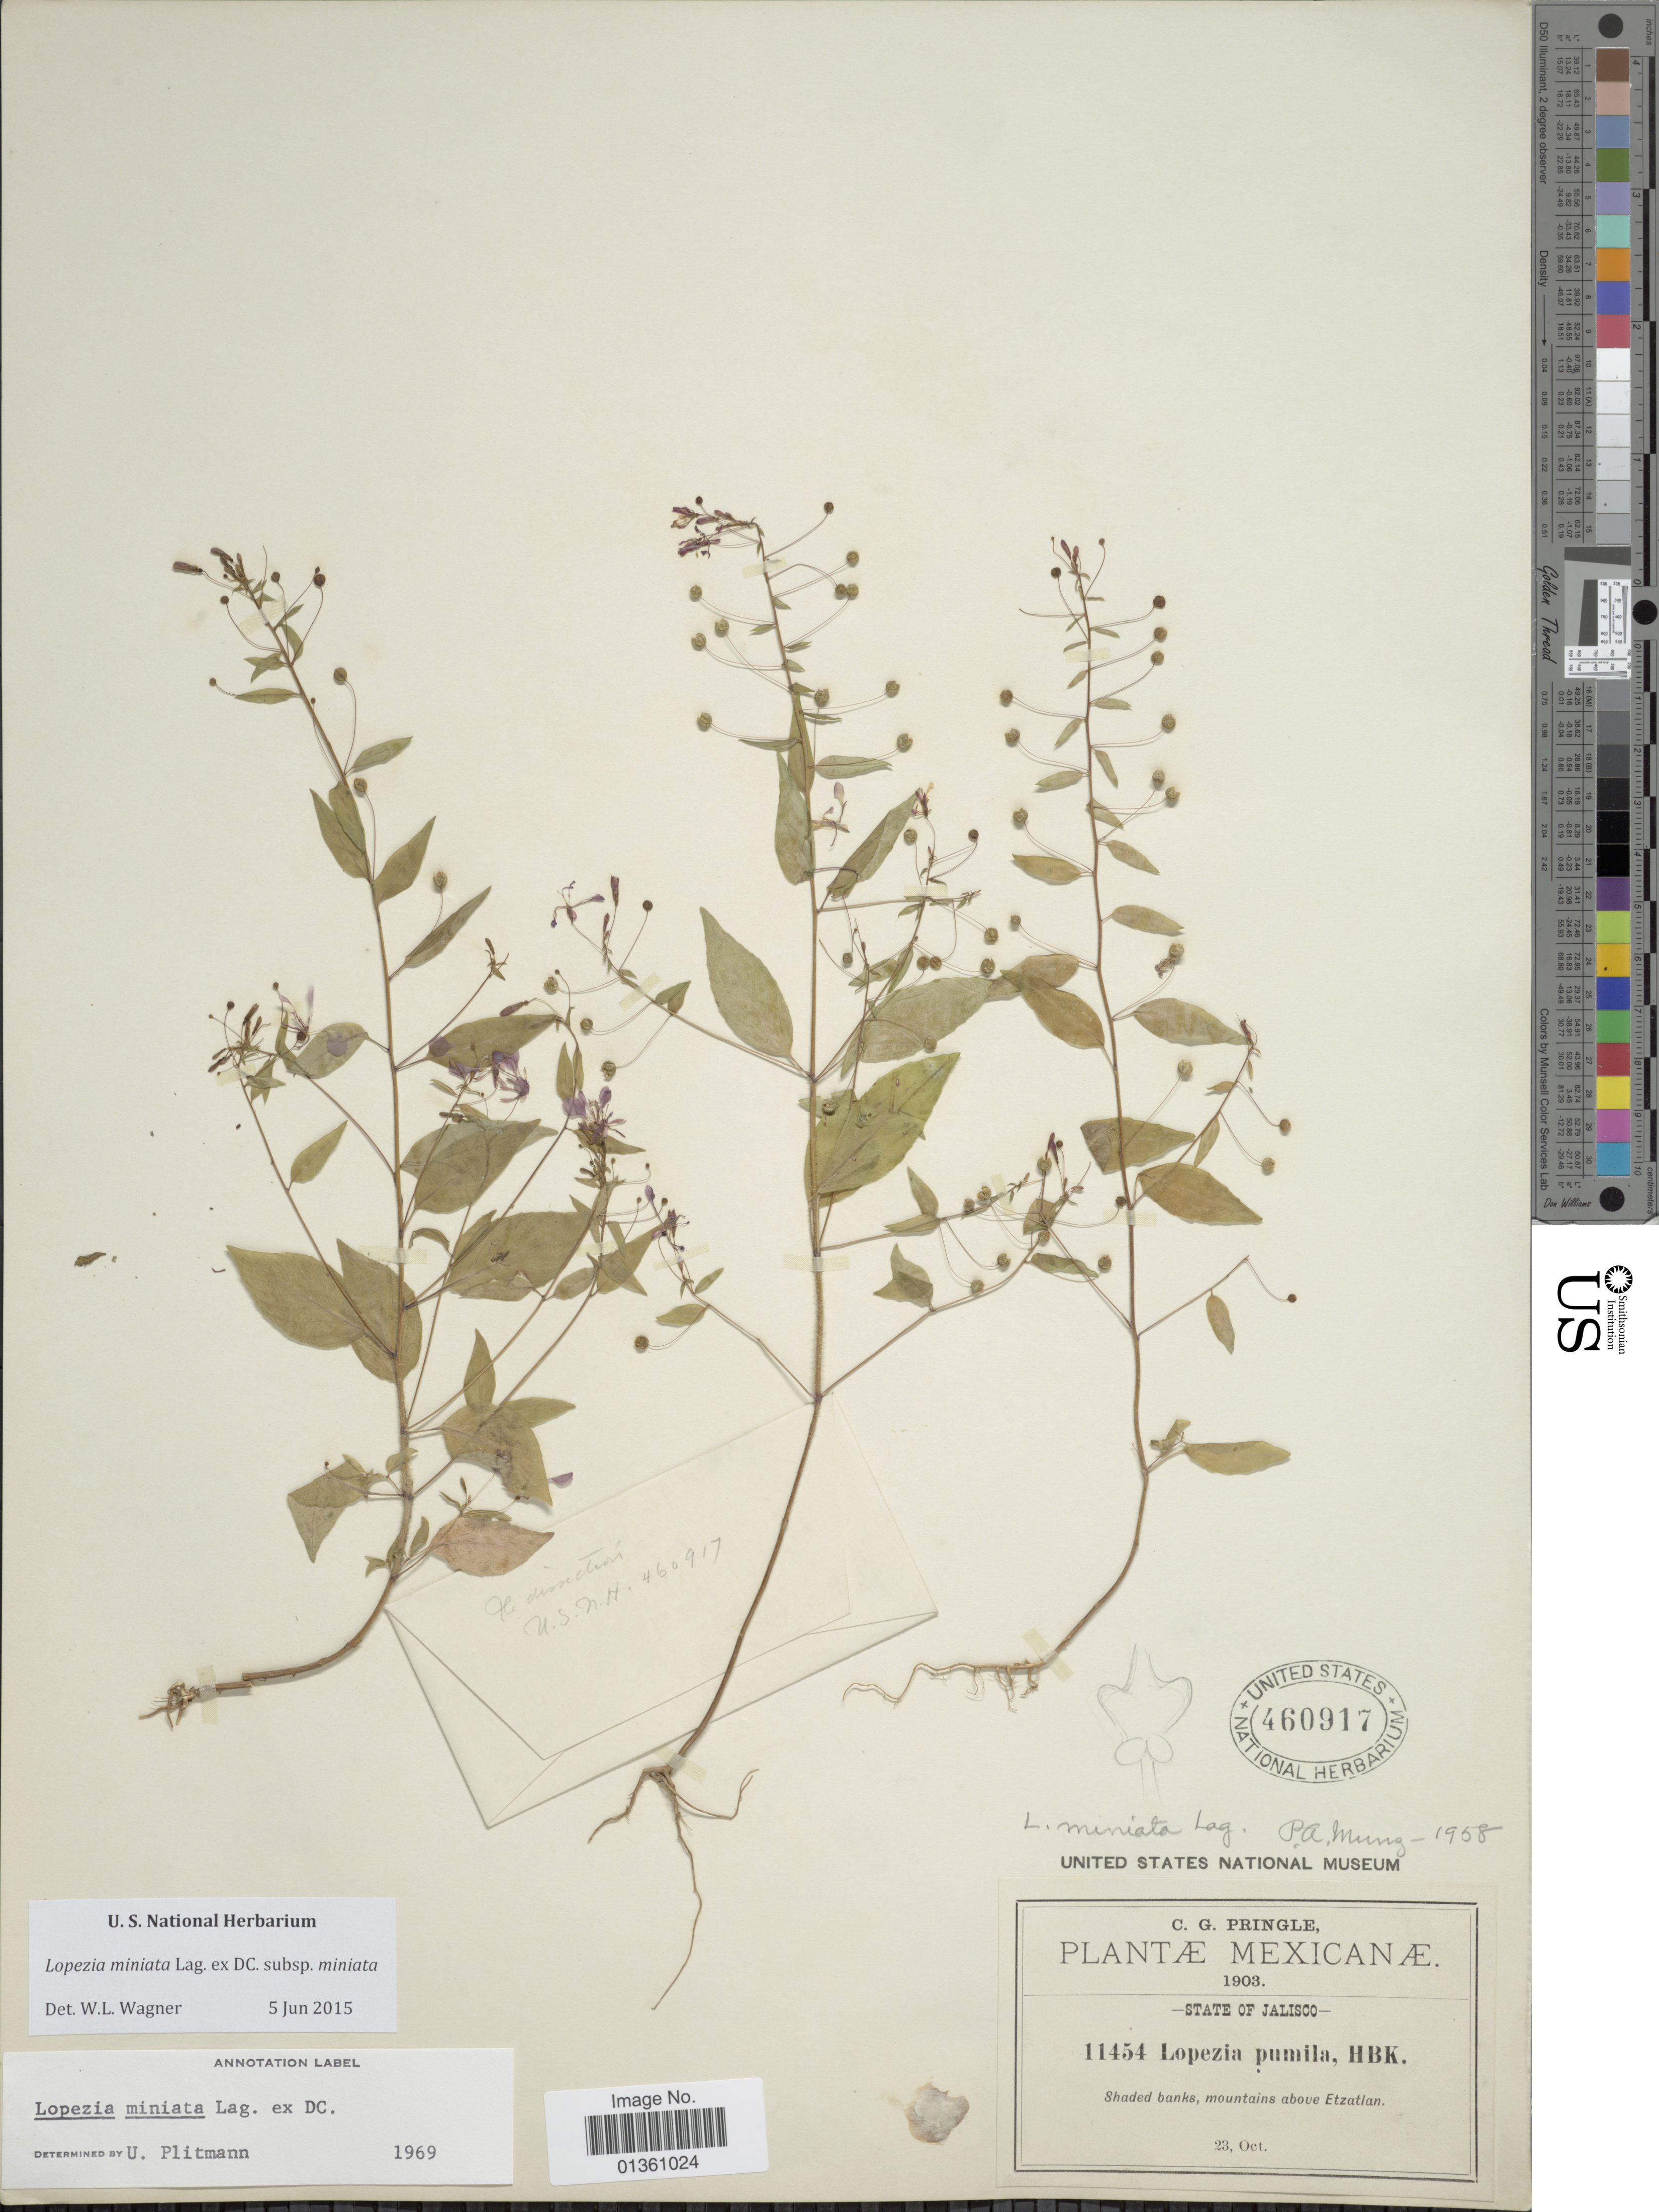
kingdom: Plantae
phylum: Tracheophyta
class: Magnoliopsida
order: Myrtales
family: Onagraceae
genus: Lopezia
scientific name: Lopezia miniata subsp. miniata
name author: Lag. ex DC.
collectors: C. G. Pringle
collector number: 11454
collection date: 1903-10-23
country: Mexico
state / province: Jalisco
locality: Mountains above Etzatlan.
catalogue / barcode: US 460917